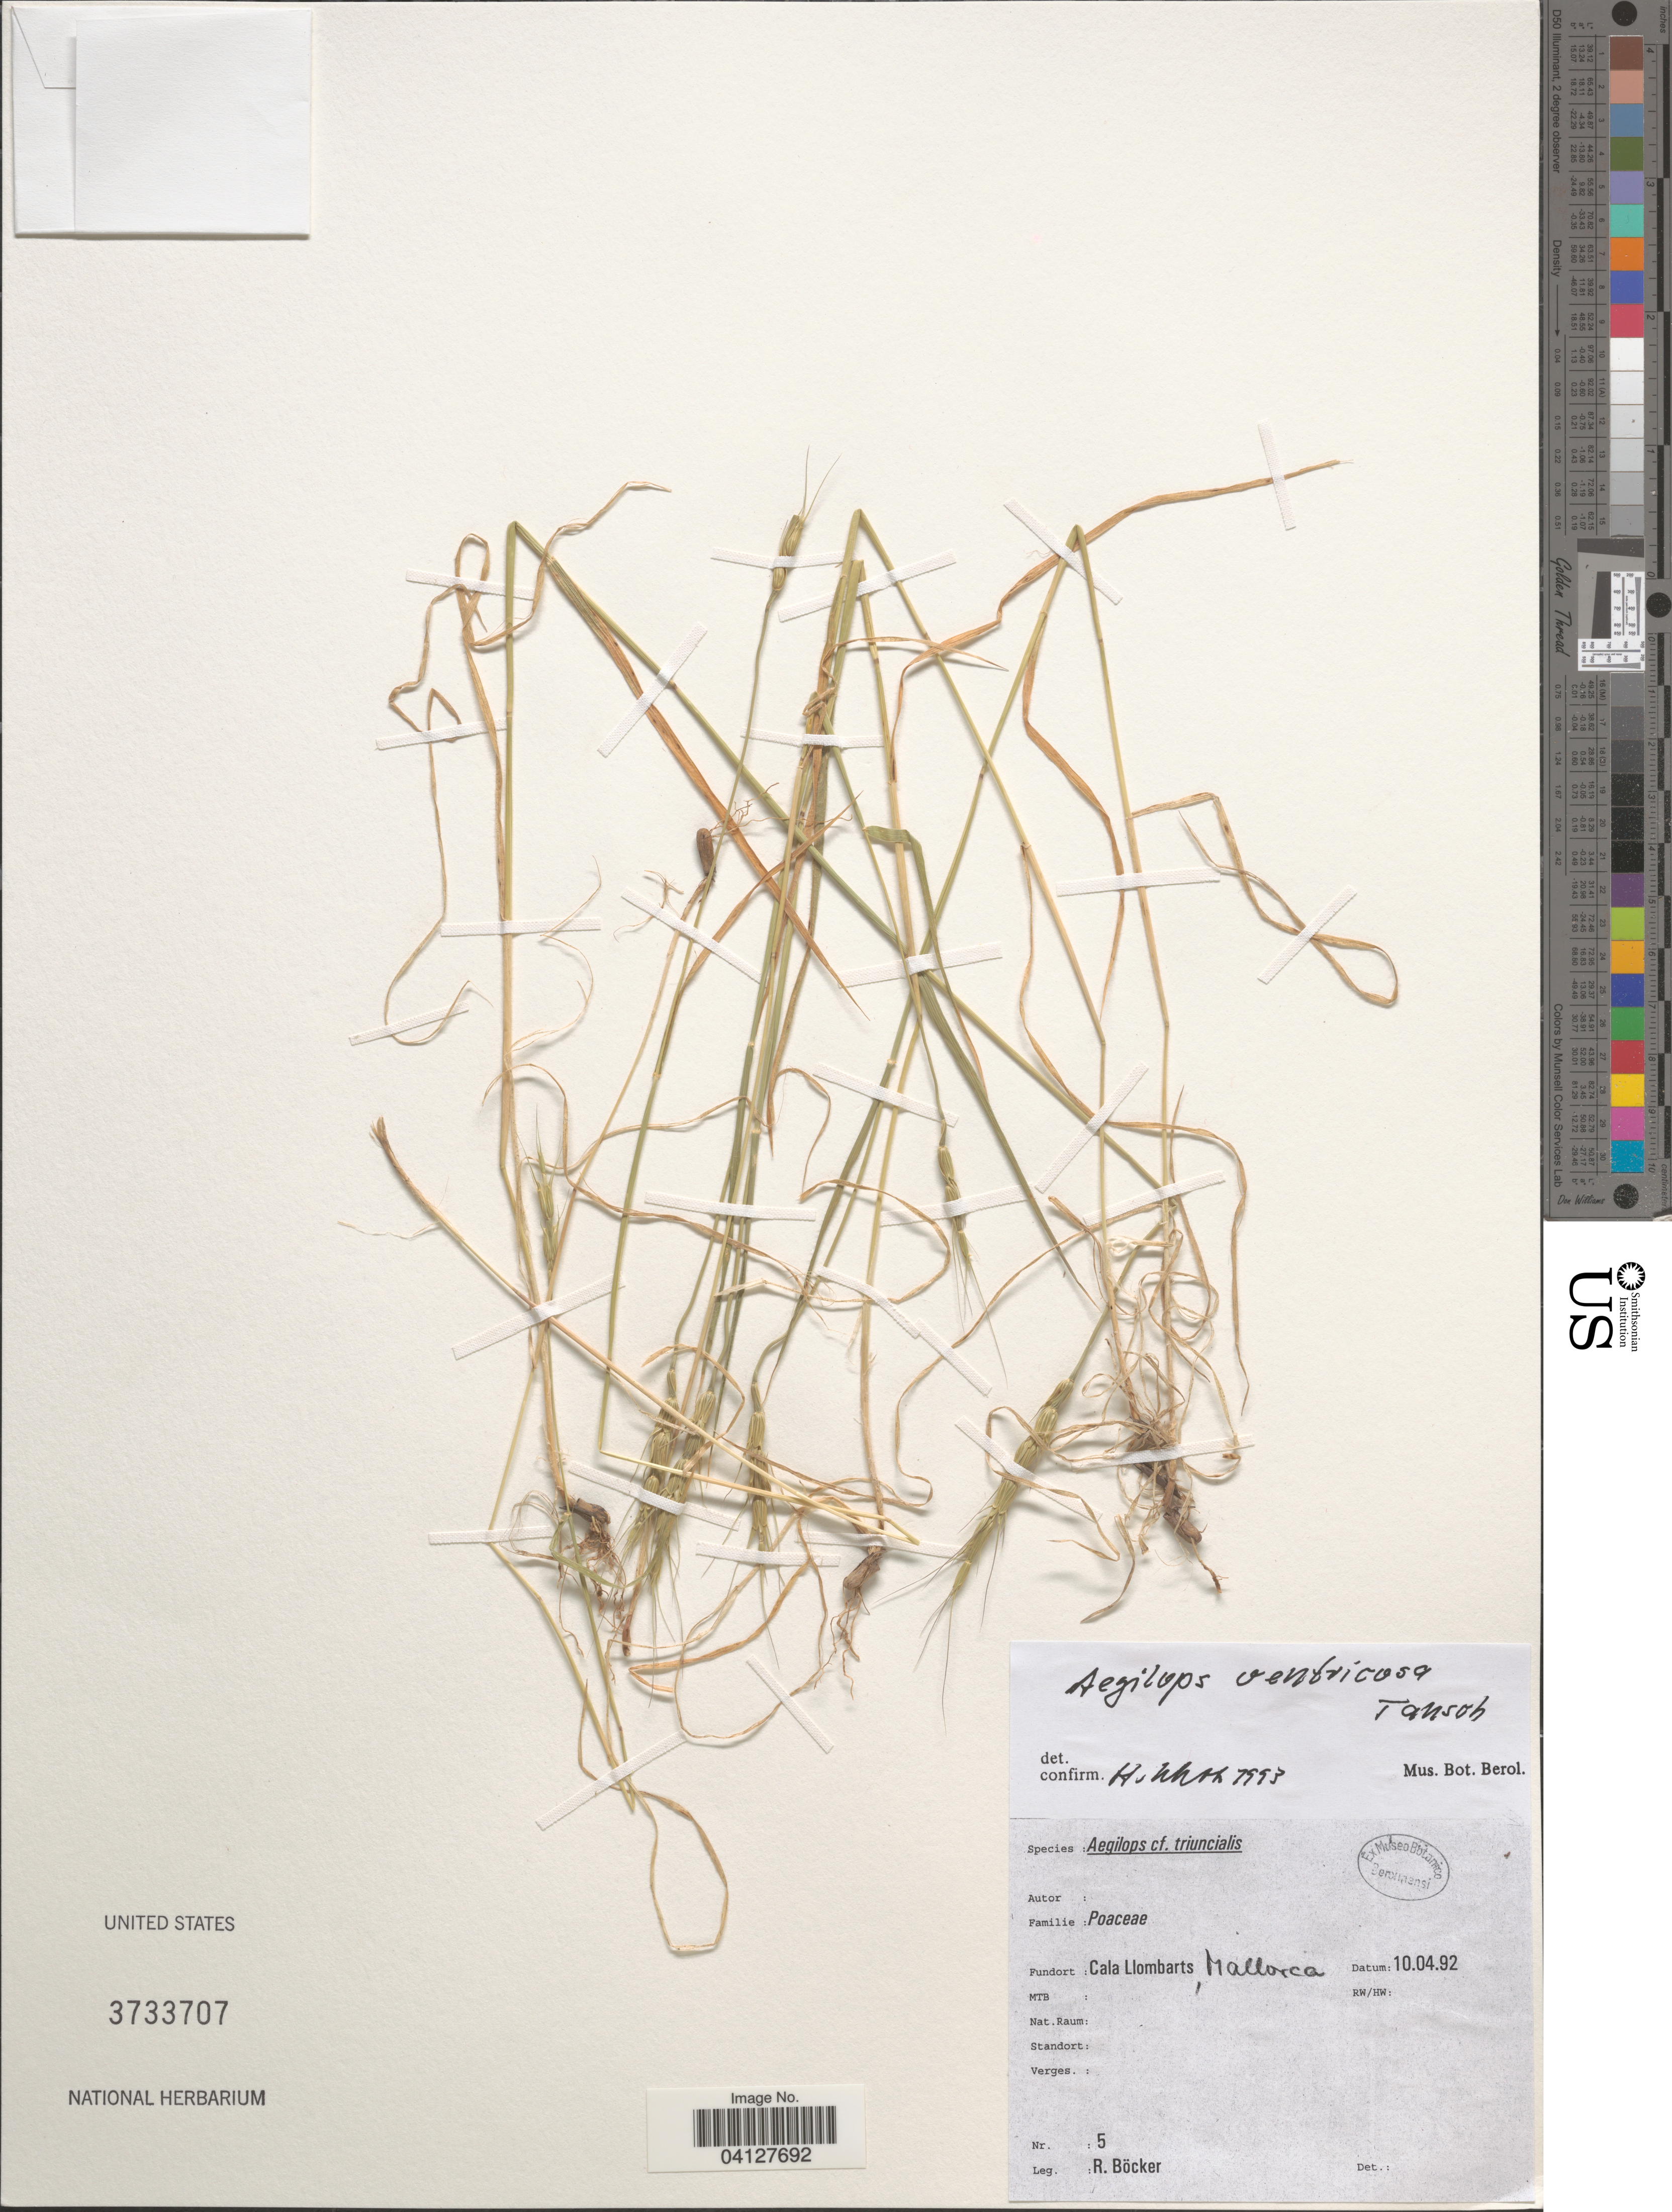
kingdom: Plantae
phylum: Tracheophyta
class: Liliopsida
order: Poales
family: Poaceae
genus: Aegilops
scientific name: Aegilops ventricosa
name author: Tausch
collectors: R. Böcker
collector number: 5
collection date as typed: Transcribed d/m/y: 10/4/92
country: Spain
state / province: Islas Baleares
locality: Cala Llombarts, Mallorca.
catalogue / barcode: US 3733707